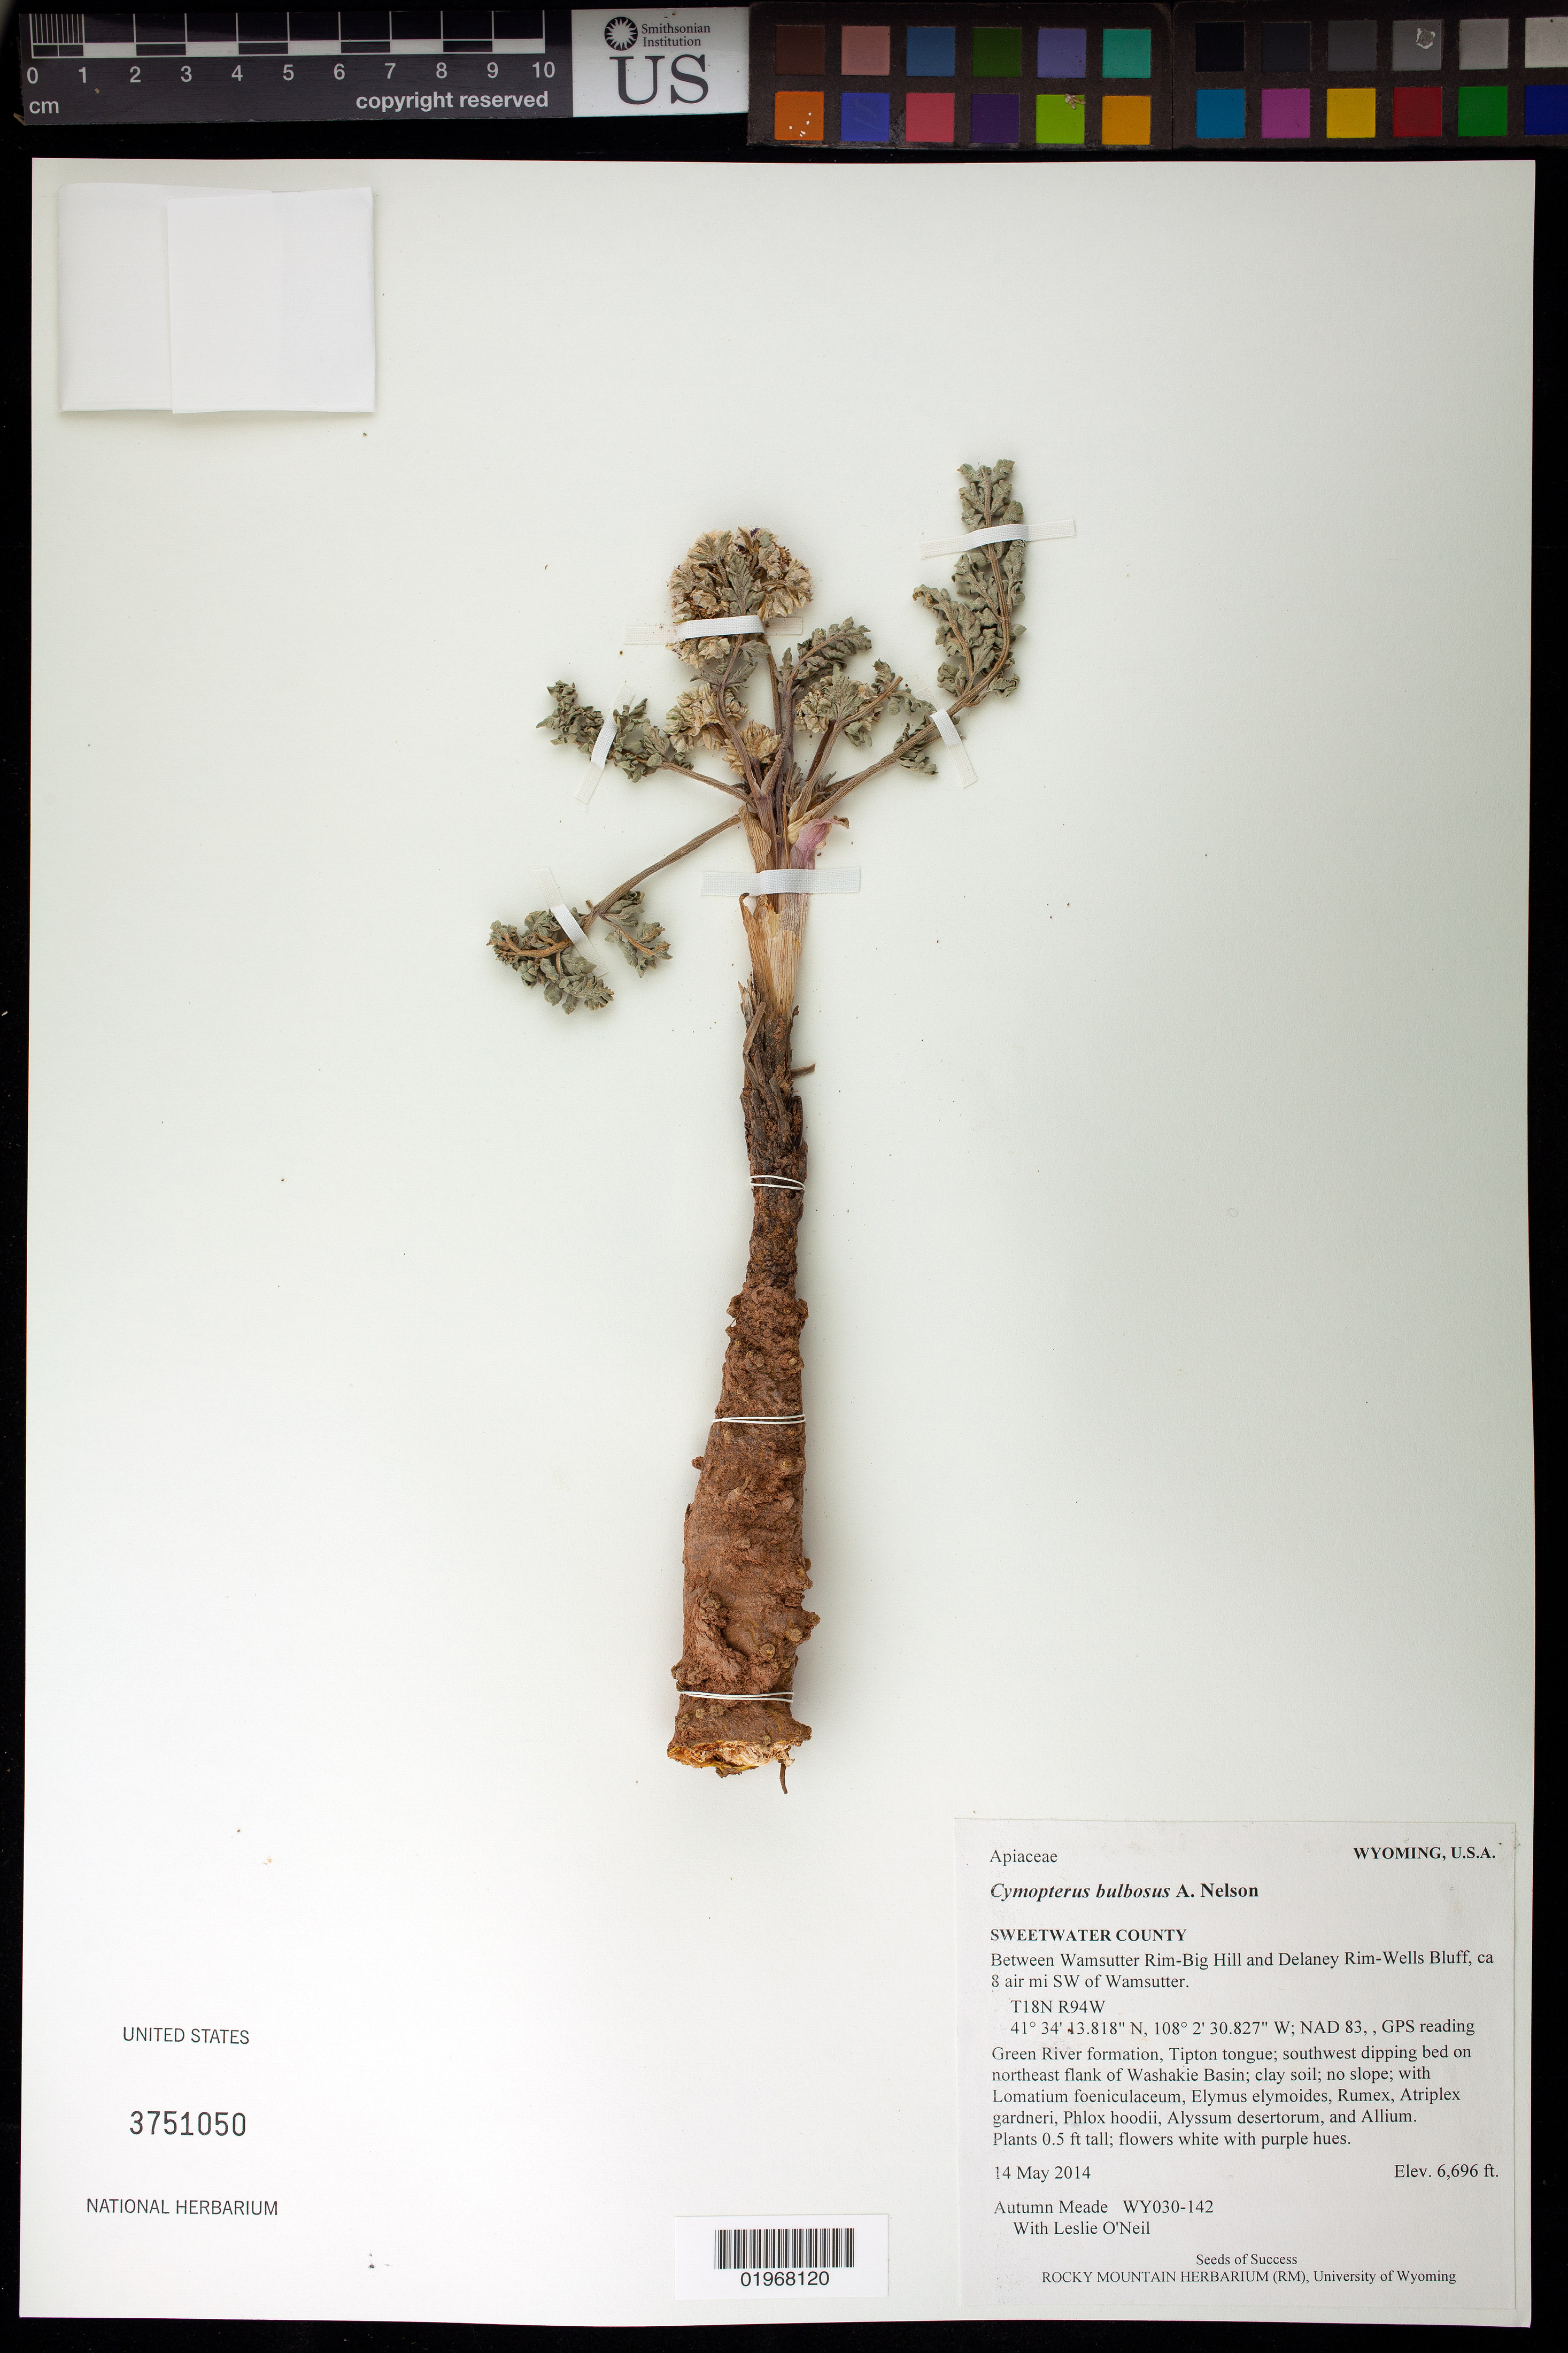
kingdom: Plantae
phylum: Tracheophyta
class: Magnoliopsida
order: Apiales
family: Apiaceae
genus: Cymopterus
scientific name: Cymopterus bulbosus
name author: A. Nelson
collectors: A. Meade & L. O'Neil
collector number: WY030-142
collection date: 2014-05-14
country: United States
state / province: Wyoming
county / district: Sweetwater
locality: Between Wamsutter Rim-Big Hill and Delaney Rim-Wells Bluff, ca 8 air mi. SW of Wamsutter.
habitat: Clay soil. With Atriplex gardneri, Phlox hoodii, ect.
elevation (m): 2041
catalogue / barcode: US 3751050